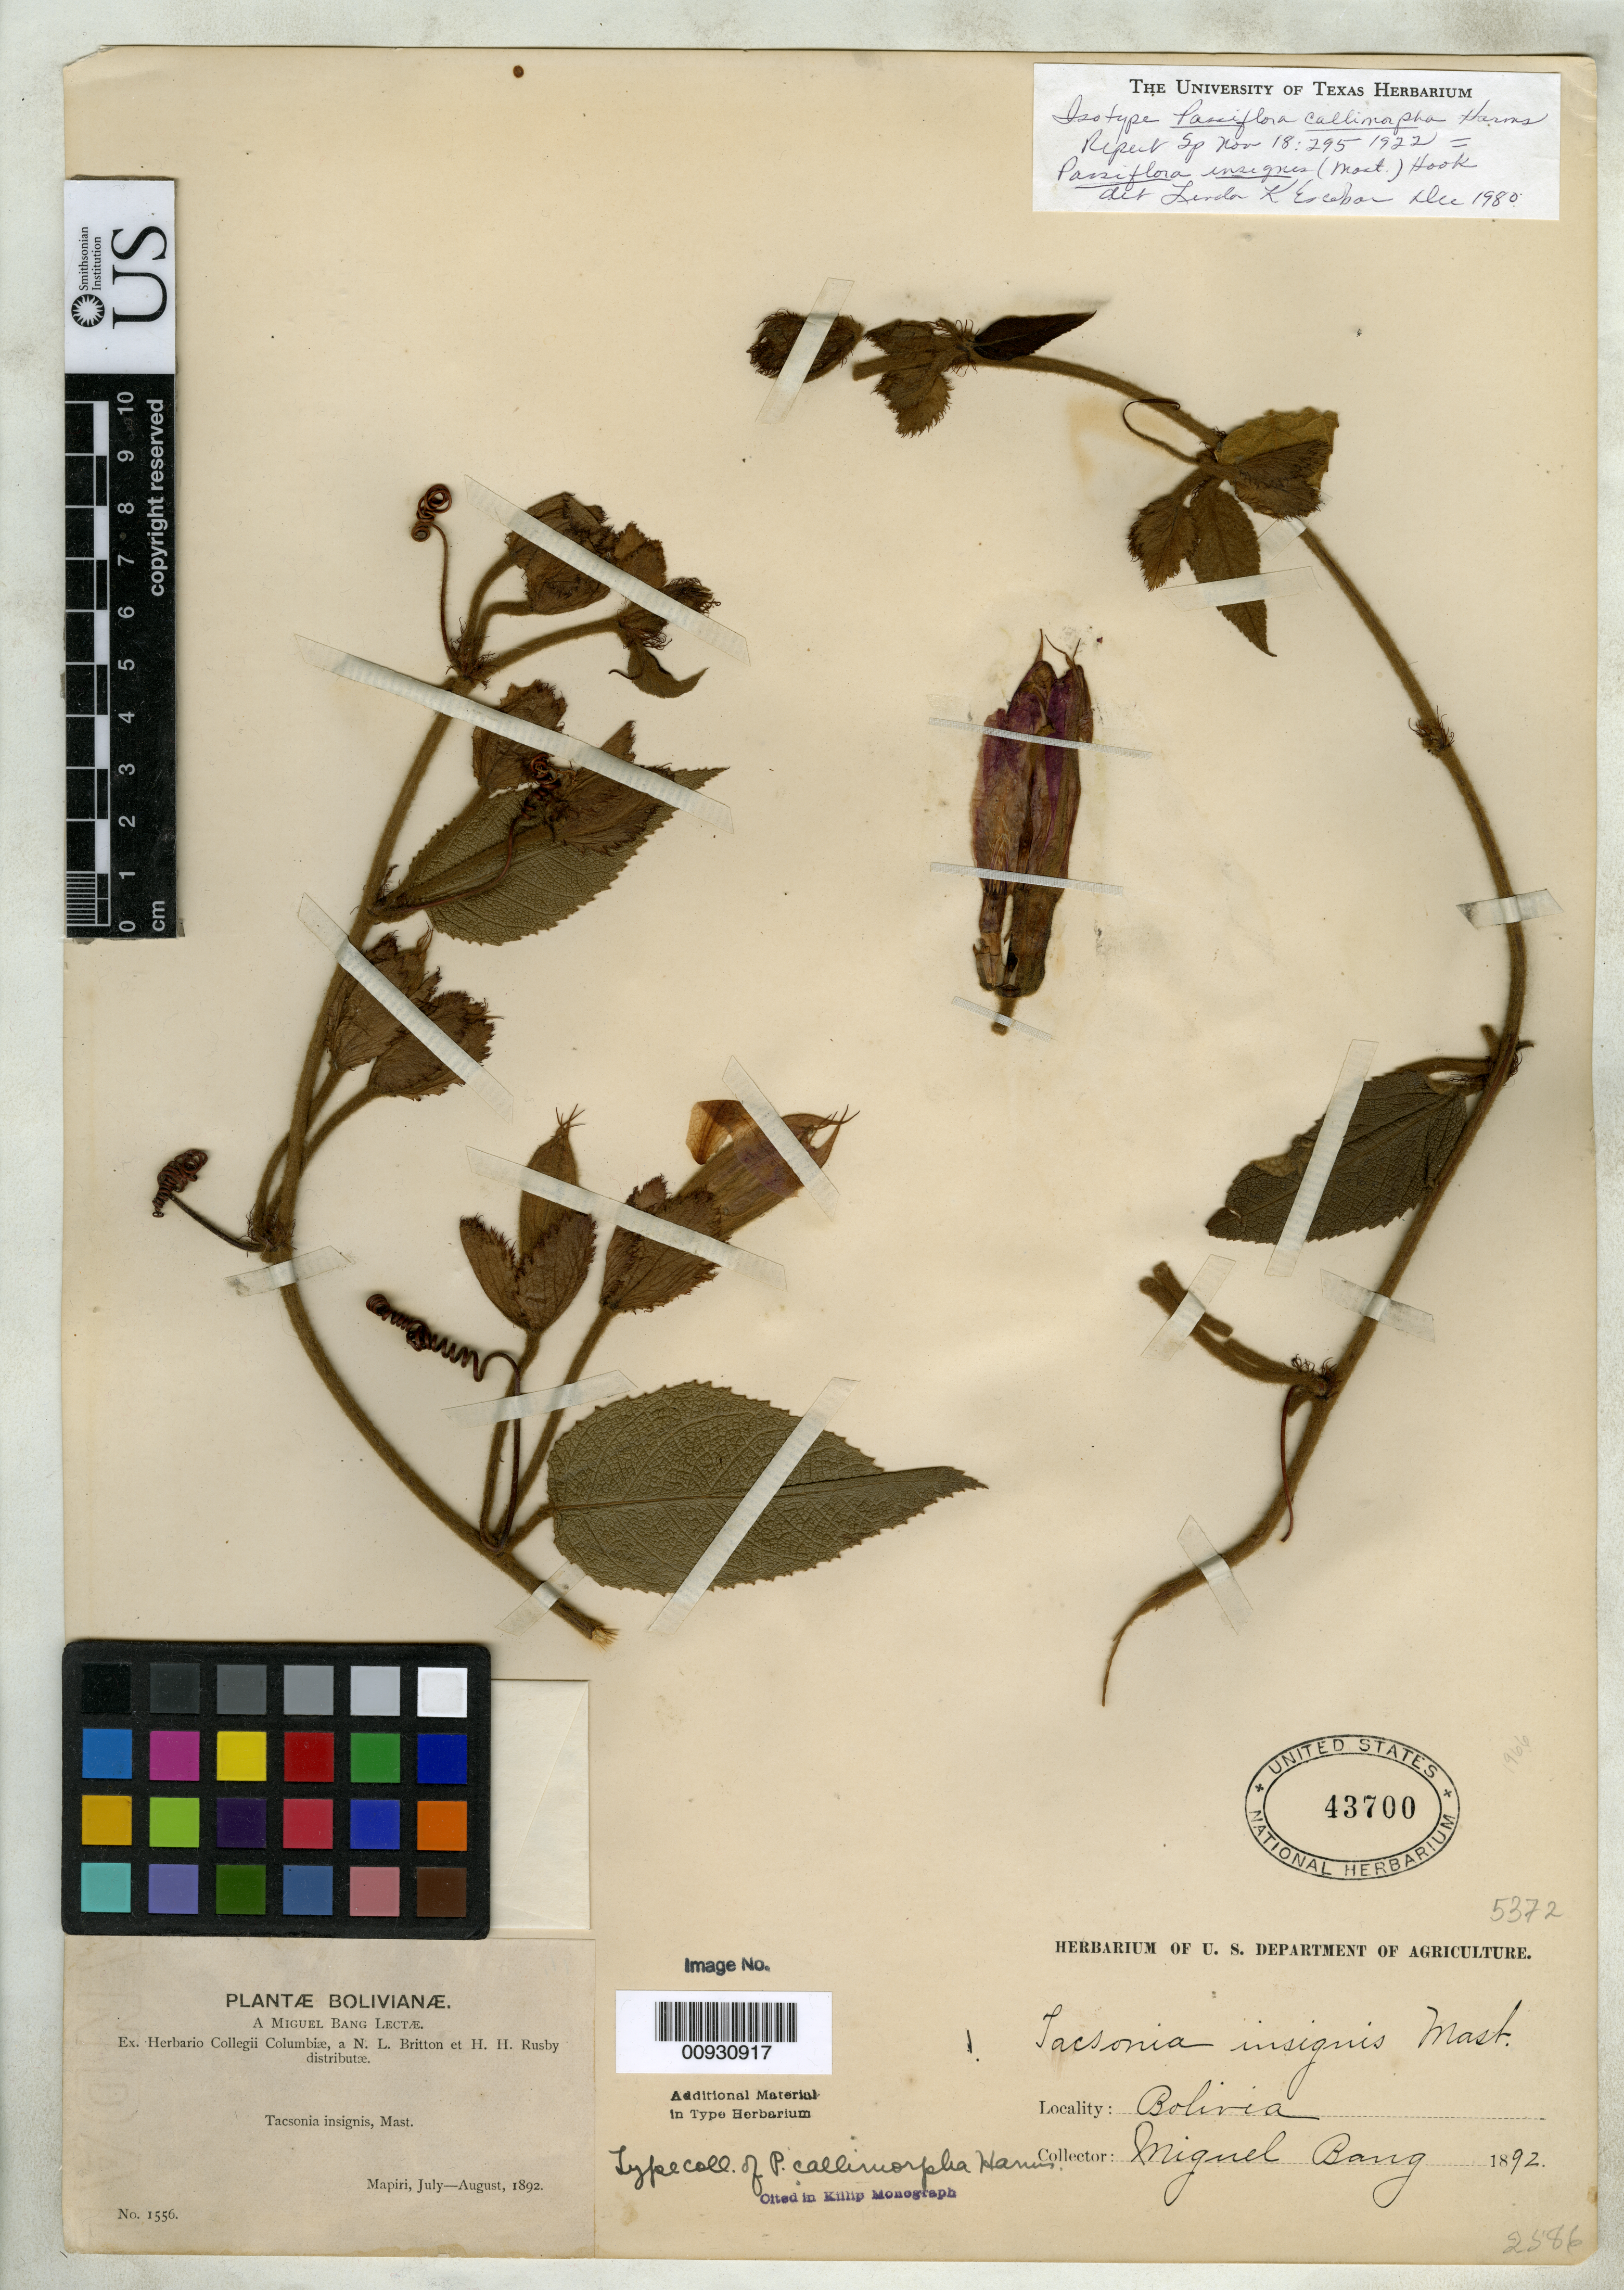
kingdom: Plantae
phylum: Tracheophyta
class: Magnoliopsida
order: Malpighiales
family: Passifloraceae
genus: Passiflora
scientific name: Passiflora callimorpha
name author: Harms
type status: Isotype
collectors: M. Bang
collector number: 1556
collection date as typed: Jul 1892 to -- Aug 1892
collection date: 1892-07/1892-08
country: Bolivia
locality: Mapiri.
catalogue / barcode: US 43700